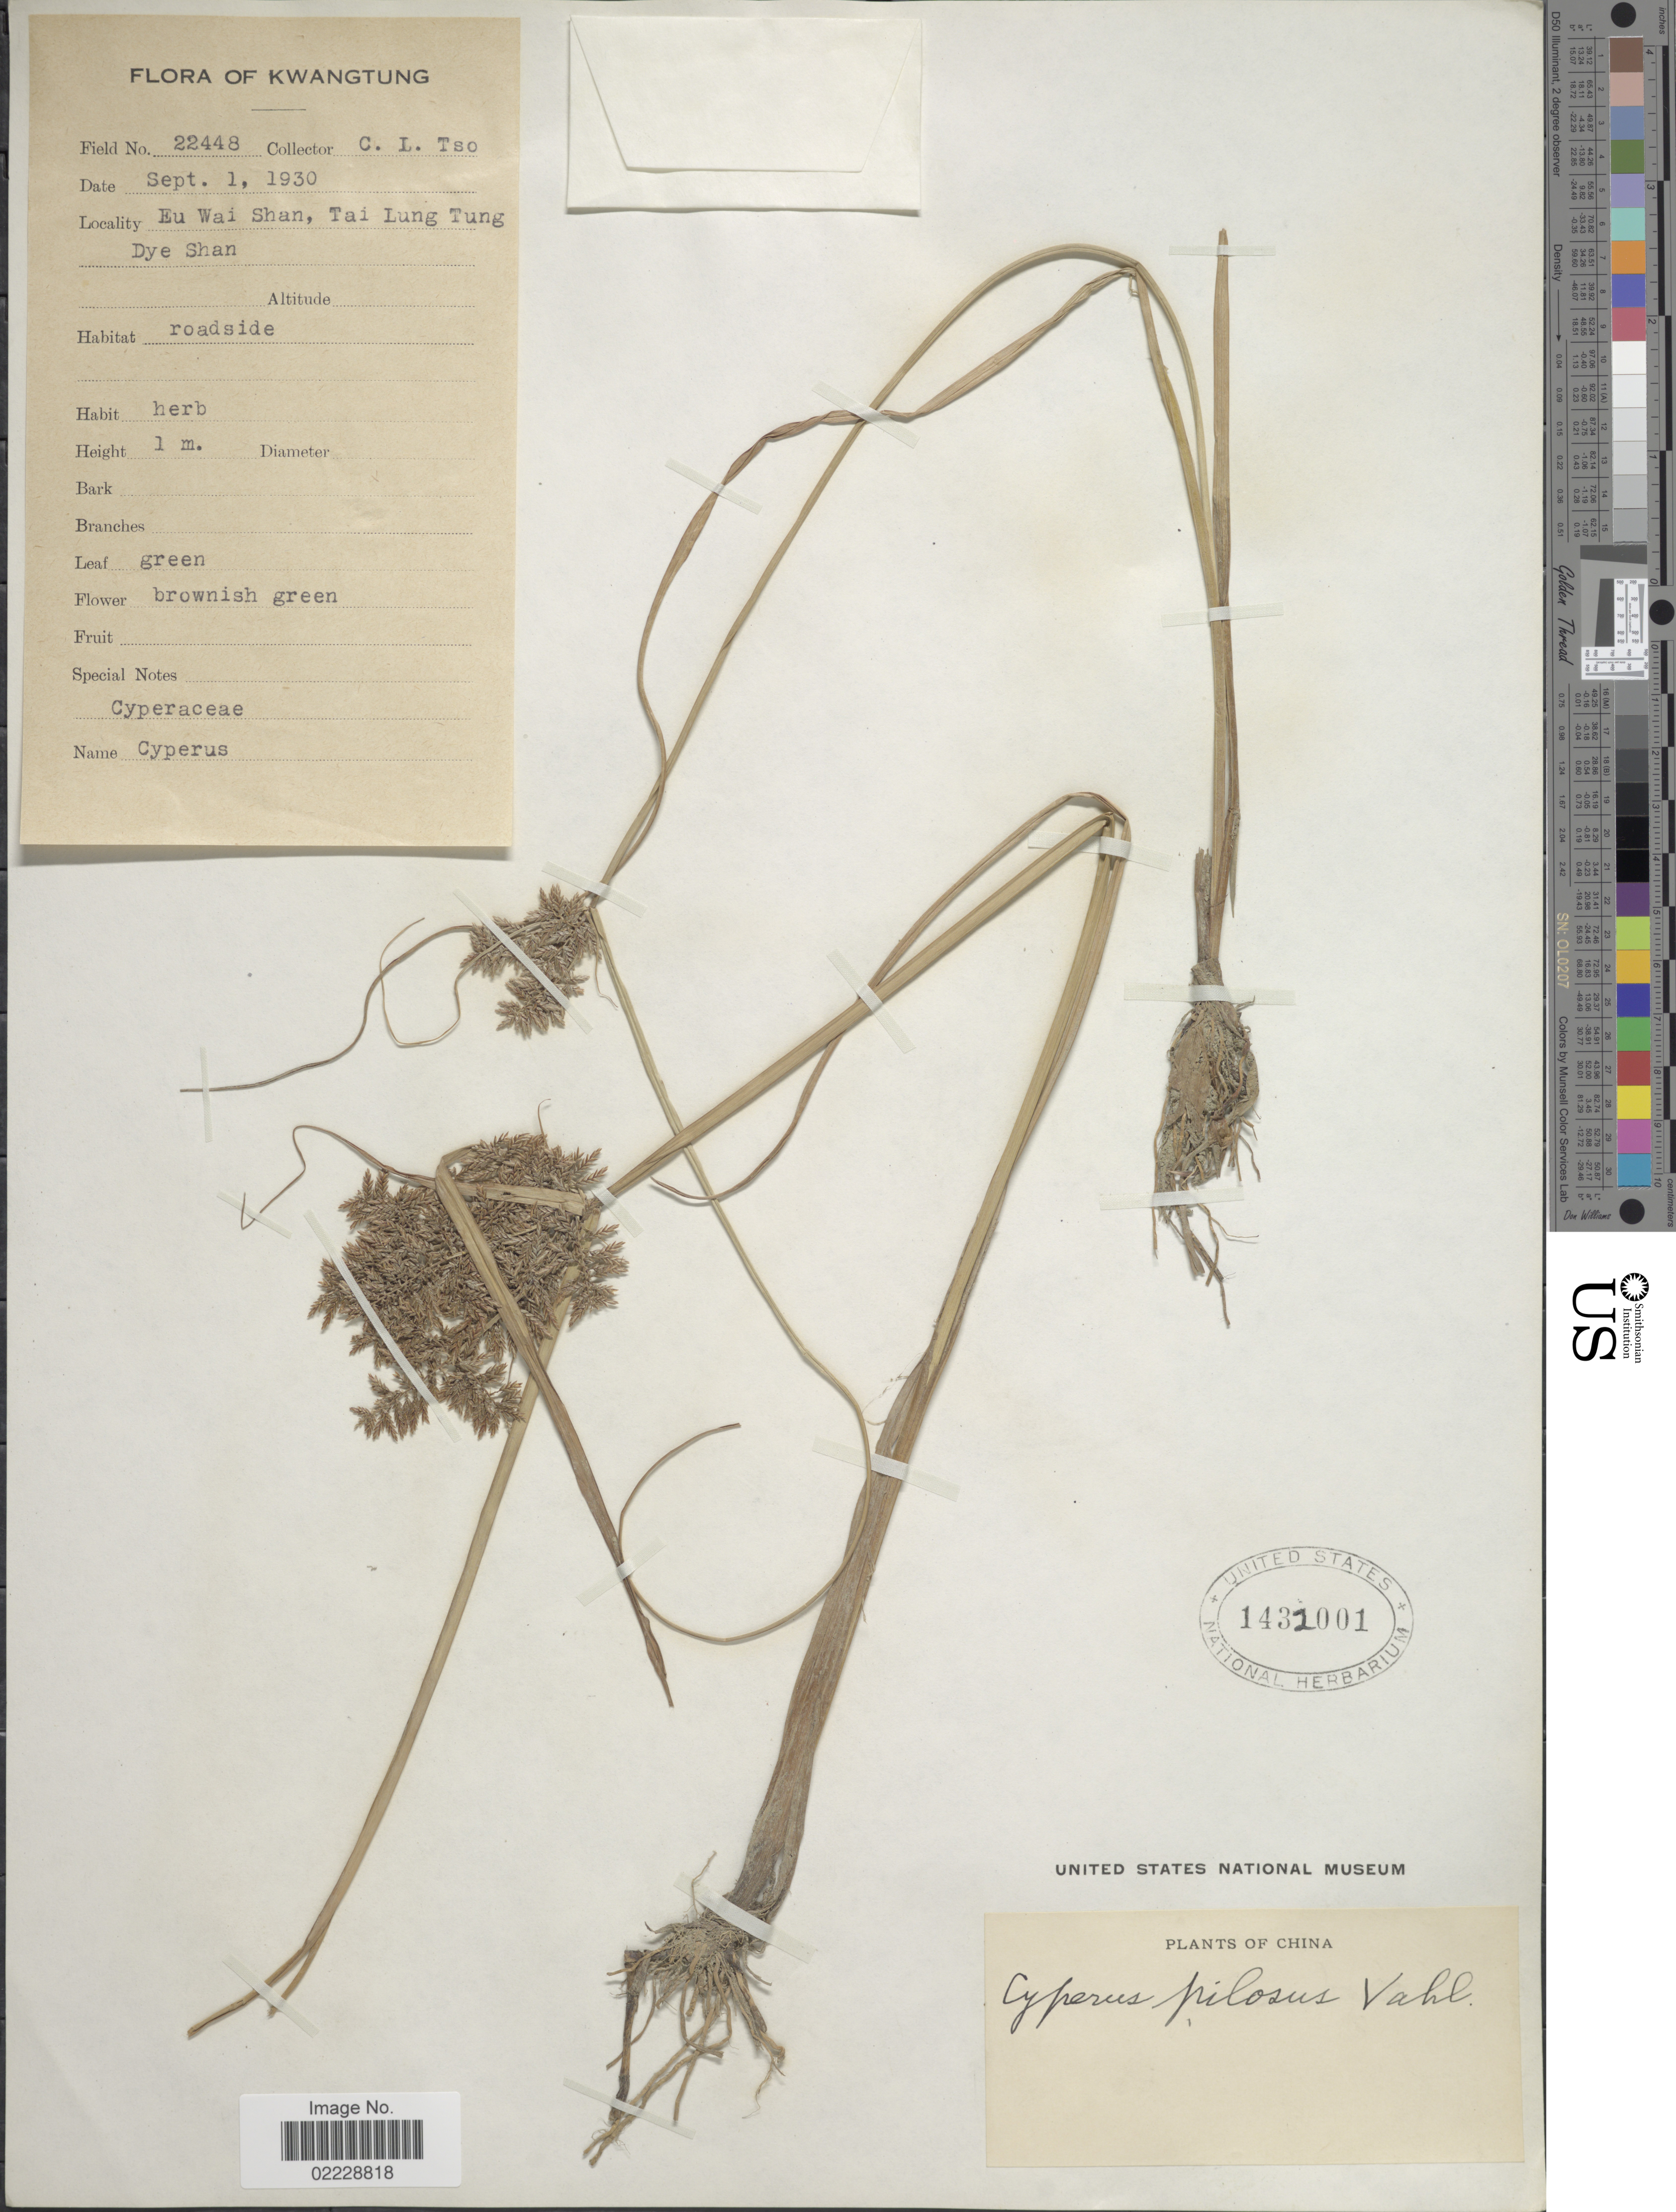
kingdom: Plantae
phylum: Tracheophyta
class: Liliopsida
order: Poales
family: Cyperaceae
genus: Cyperus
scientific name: Cyperus pilosus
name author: Vahl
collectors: C. Tso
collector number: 22448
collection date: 1930-09-01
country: China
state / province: Guangdong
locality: Kwangtung, Eu Wai Shan, Tai Lung Tung Dye Shan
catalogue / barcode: US 1432001